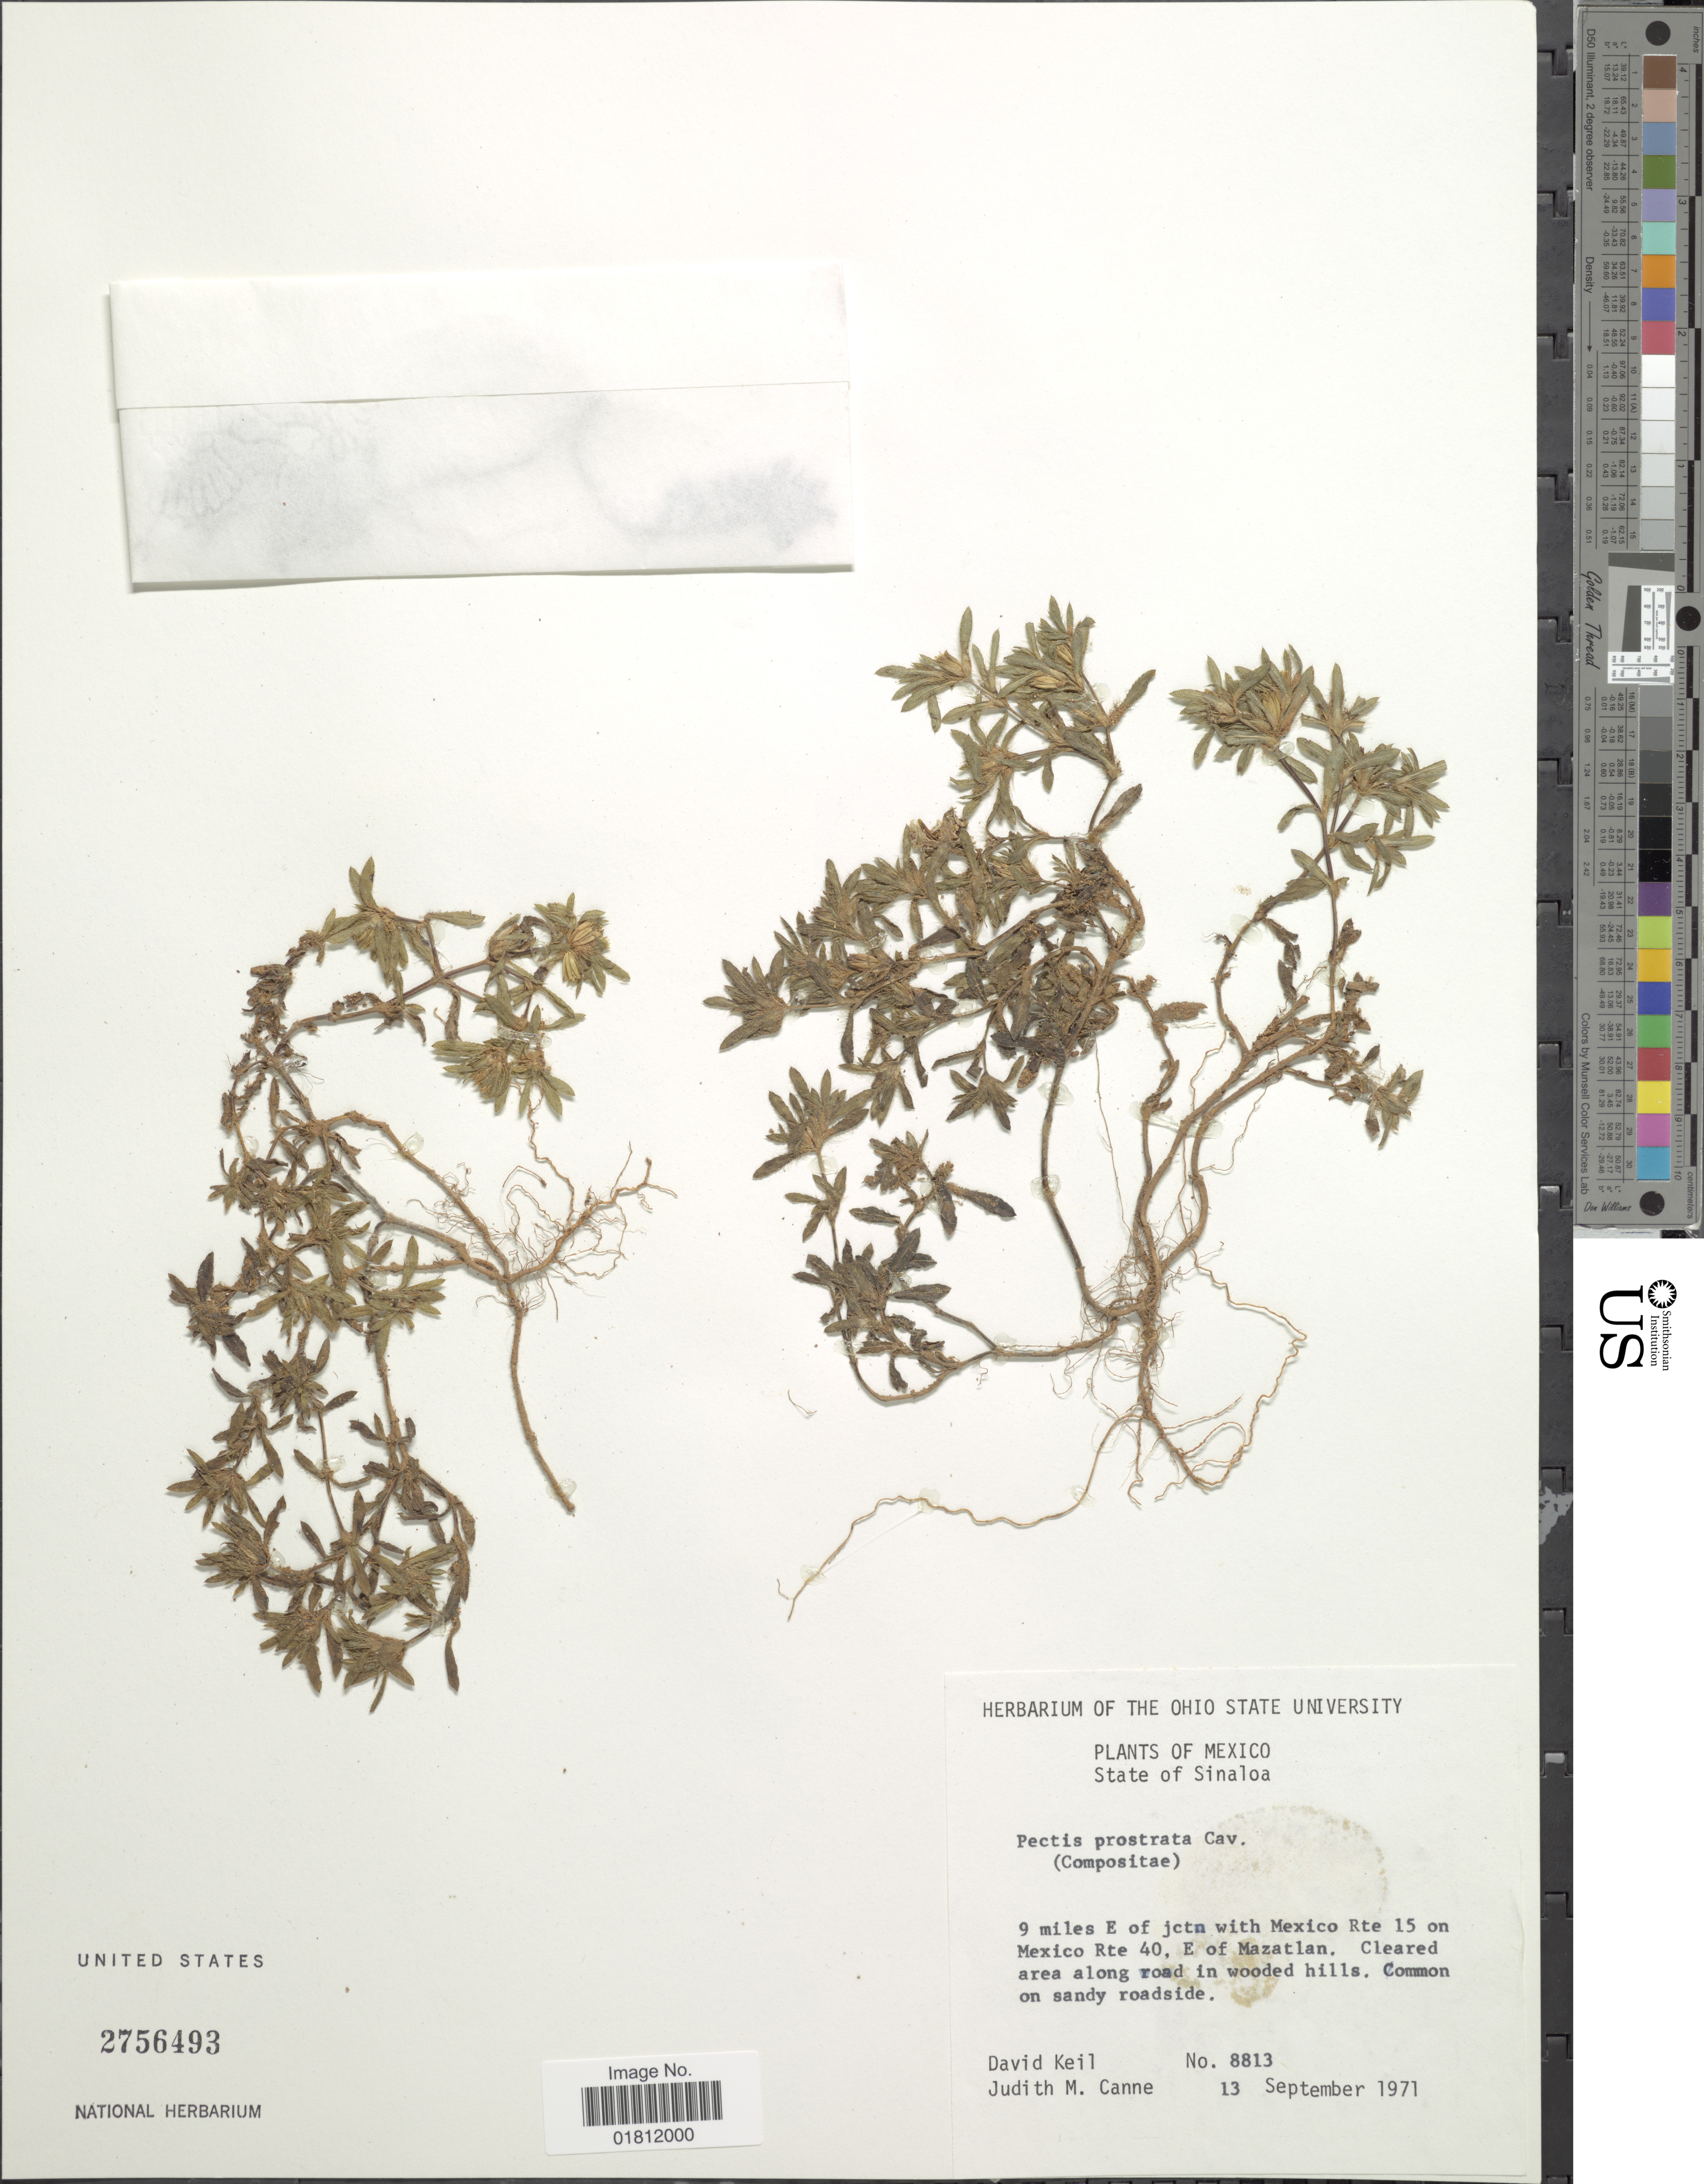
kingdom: Plantae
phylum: Tracheophyta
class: Magnoliopsida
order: Asterales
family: Asteraceae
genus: Pectis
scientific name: Pectis prostrata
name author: Cav.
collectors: D. J. Keil & J. M. Canne-Hilliker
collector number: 8813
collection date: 1971-09-13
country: Mexico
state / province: Sinaloa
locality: State of Sinaloa. 9 miles E of jctn with Mexico Rte 15 on Mexico Rte 40. E of Mazatlan.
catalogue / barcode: US 2756493